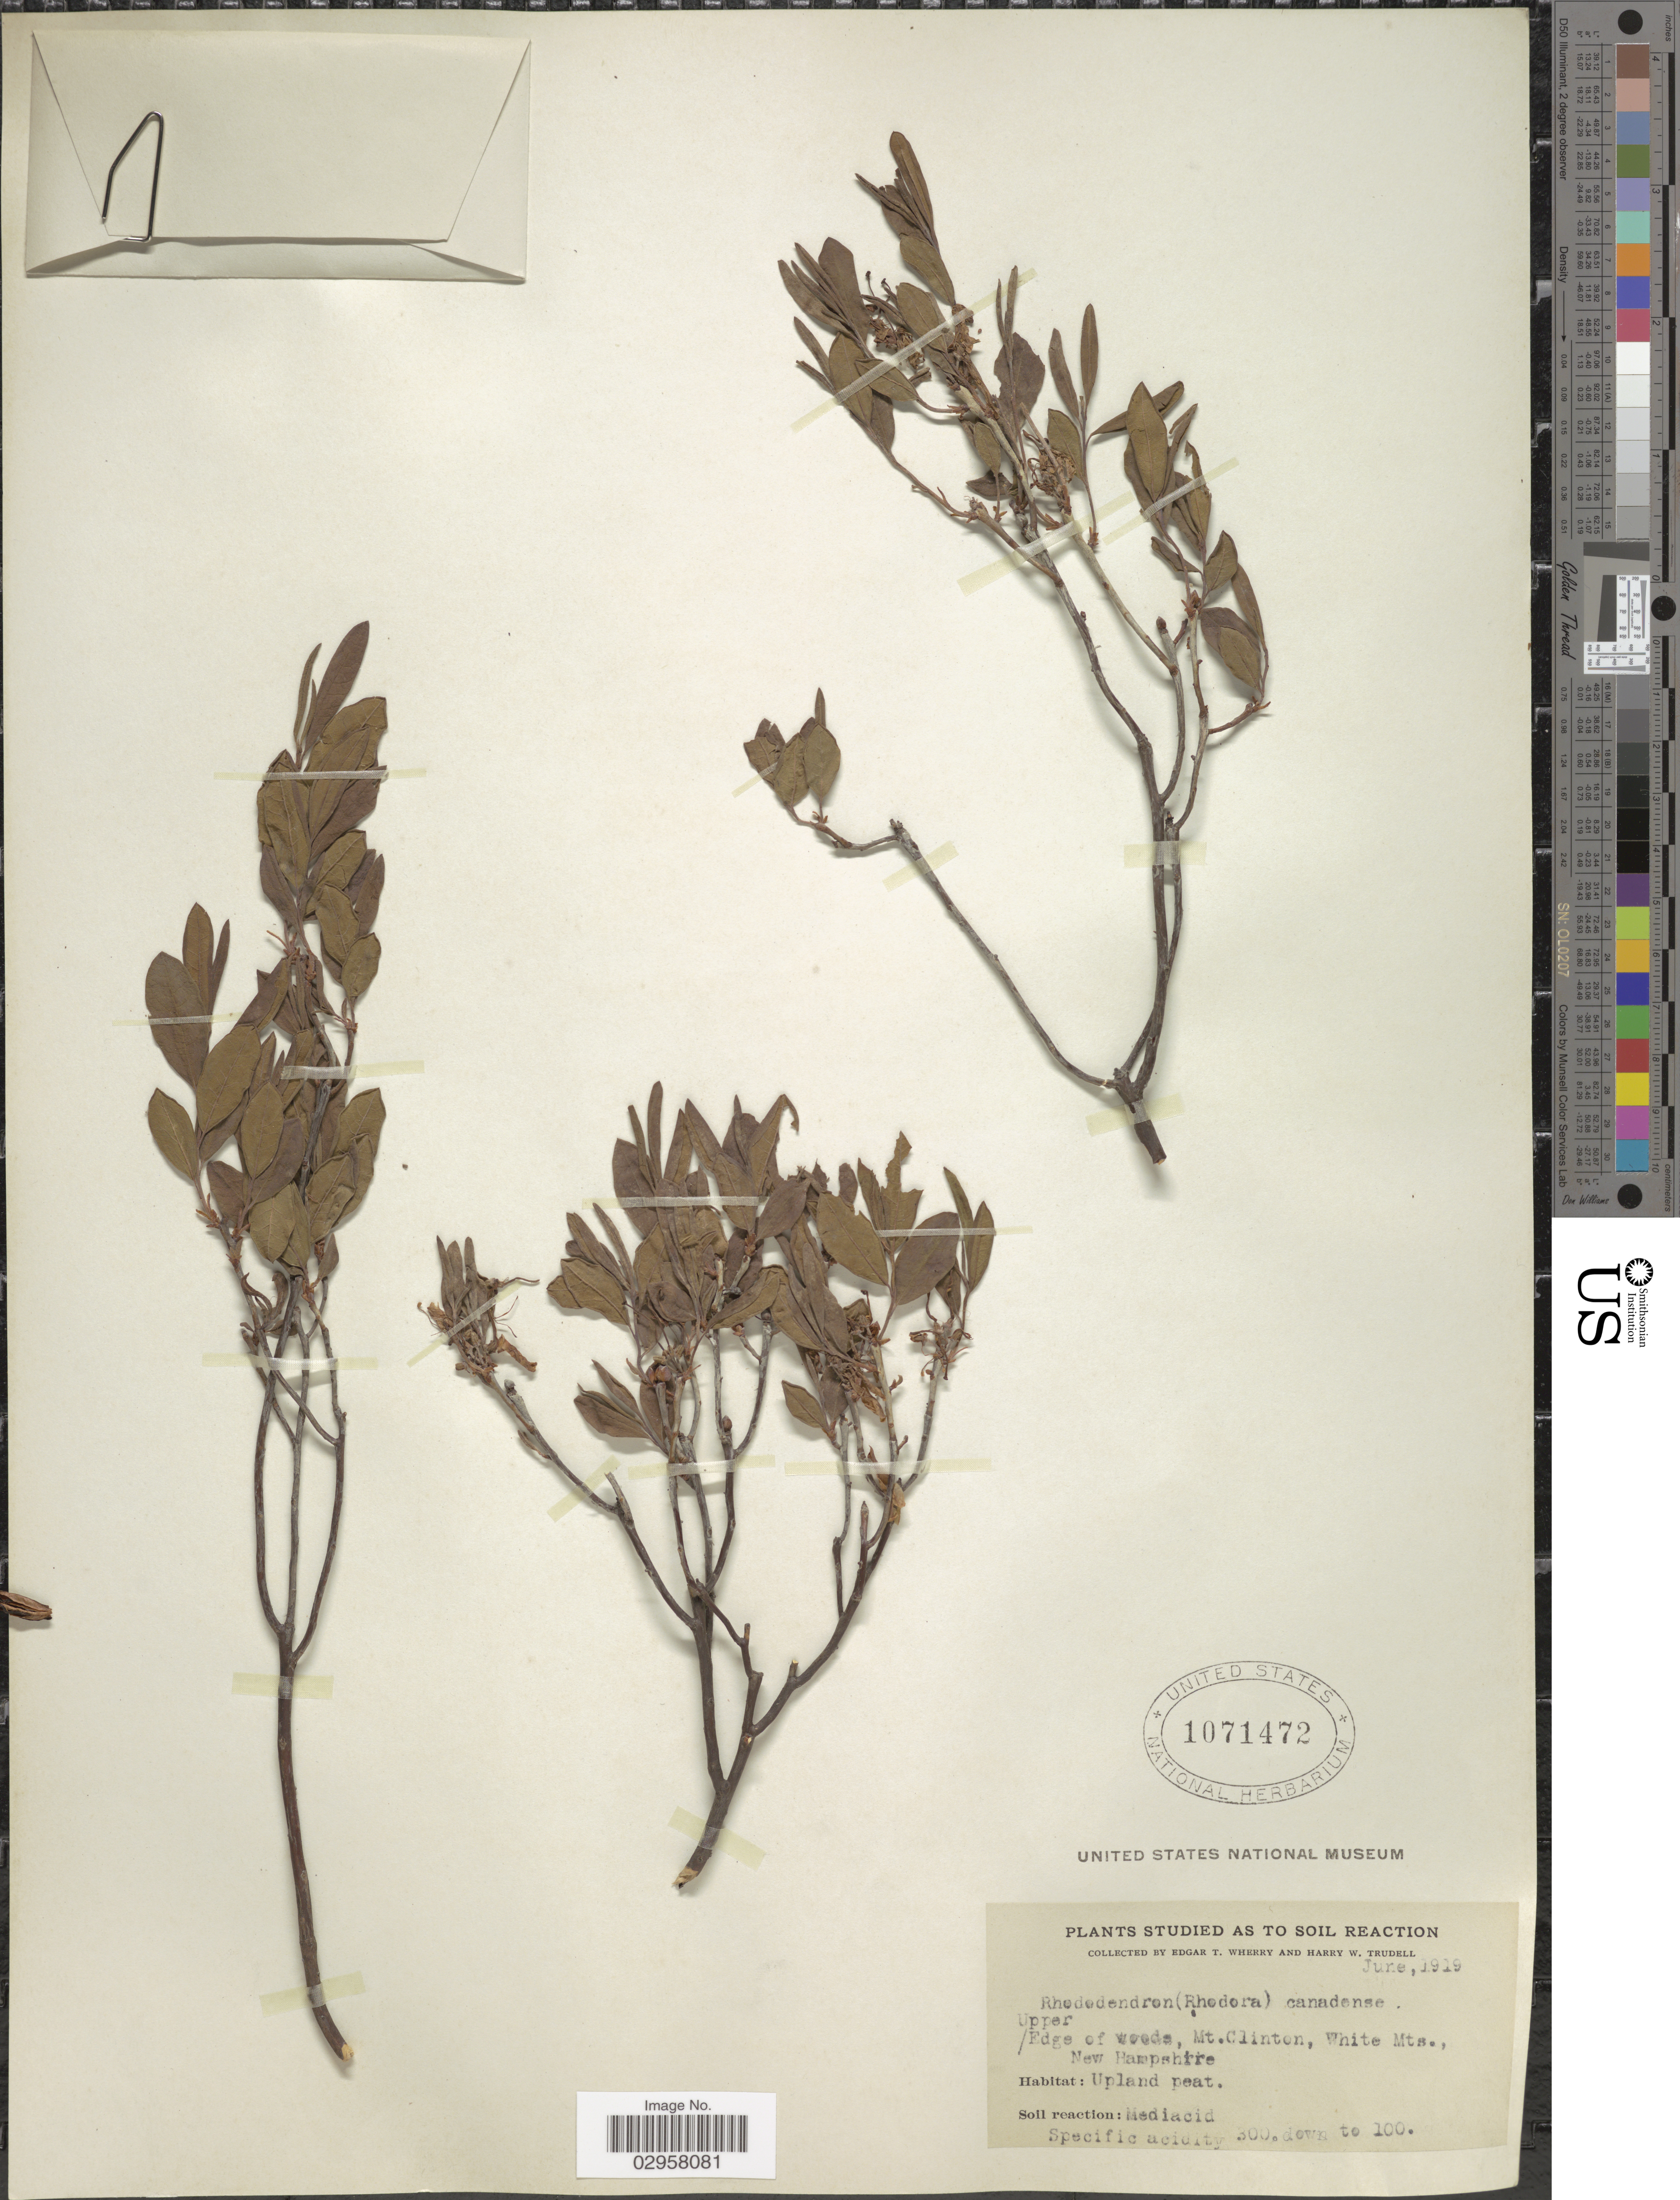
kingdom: Plantae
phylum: Tracheophyta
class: Magnoliopsida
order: Ericales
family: Ericaceae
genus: Rhododendron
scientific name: Rhododendron canadense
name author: (L.) Torr.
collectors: E. T. Wherry & H. Trudell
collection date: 1919-06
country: United States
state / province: New Hampshire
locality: Upper Edge of woods, Mt. Clinton, White Mts.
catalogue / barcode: US 1071472